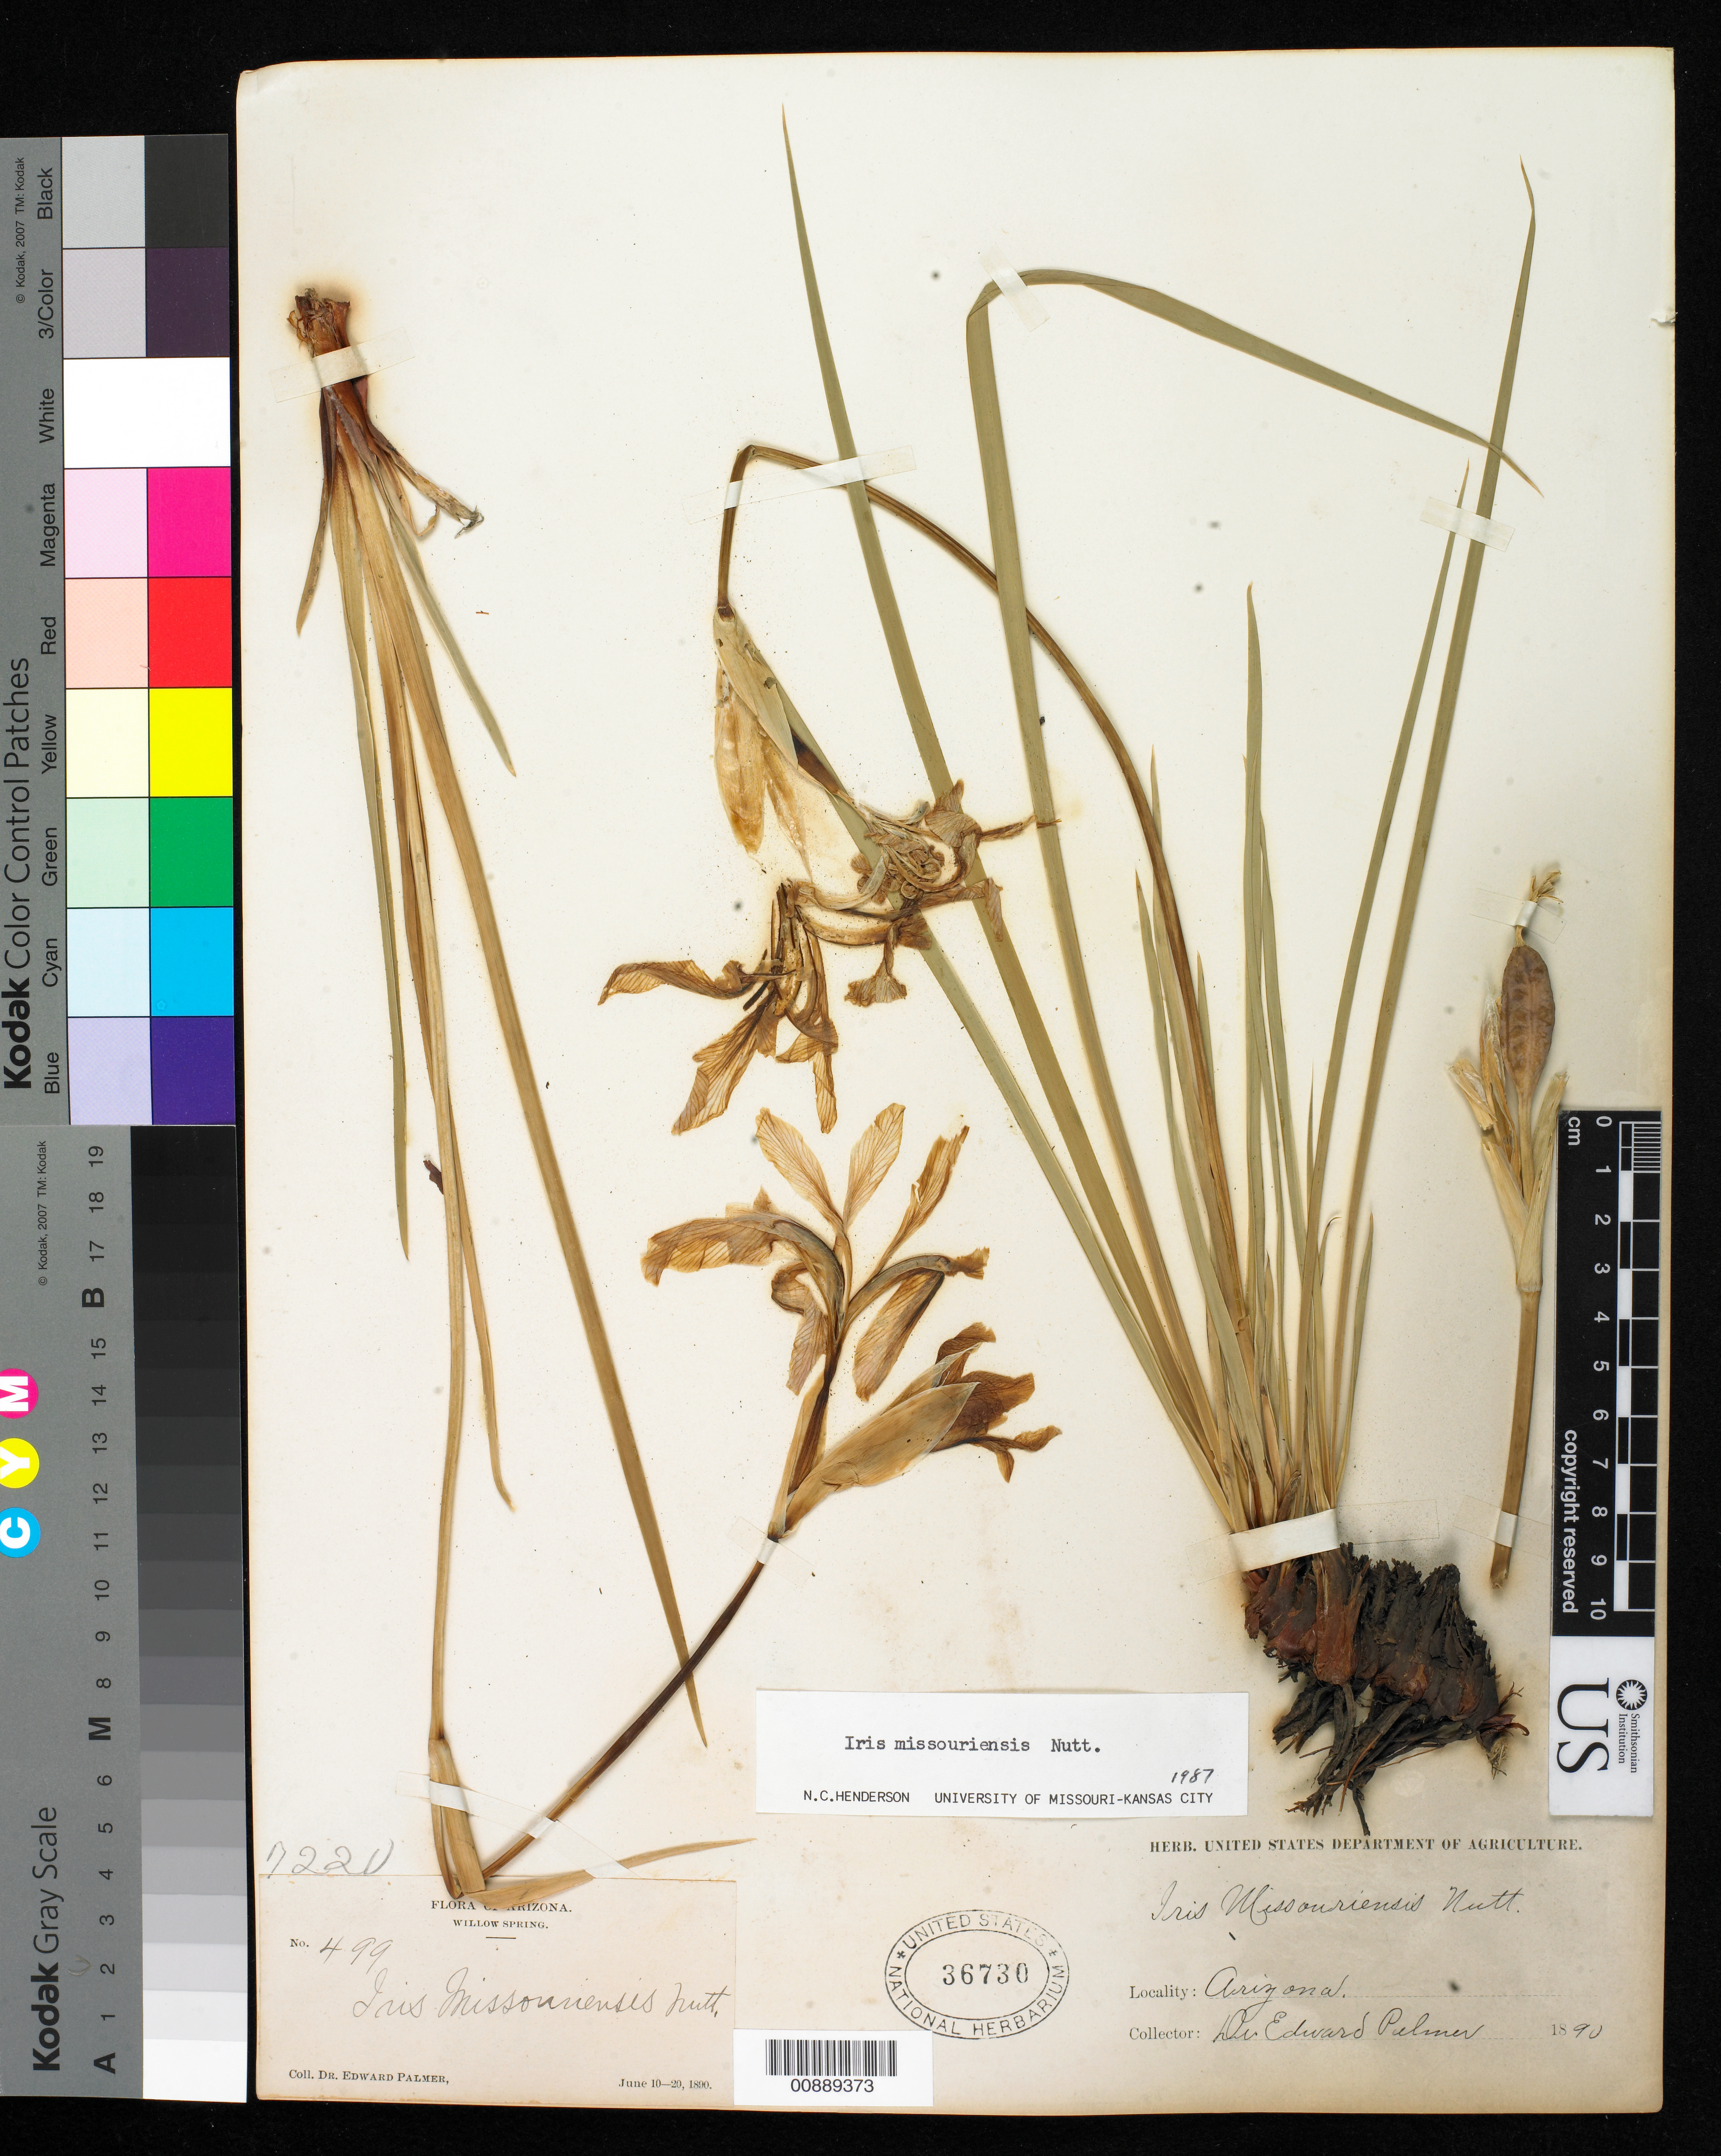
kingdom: Plantae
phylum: Tracheophyta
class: Liliopsida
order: Asparagales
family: Iridaceae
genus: Iris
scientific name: Iris missouriensis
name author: Nutt.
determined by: Henderson, N. C.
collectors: E. Palmer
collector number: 499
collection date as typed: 10 Jun 1890 to 20 Jun 1890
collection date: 1890-06-10/1890-06-20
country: United States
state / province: Arizona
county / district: Coconino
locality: Willow Spring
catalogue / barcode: US 36730